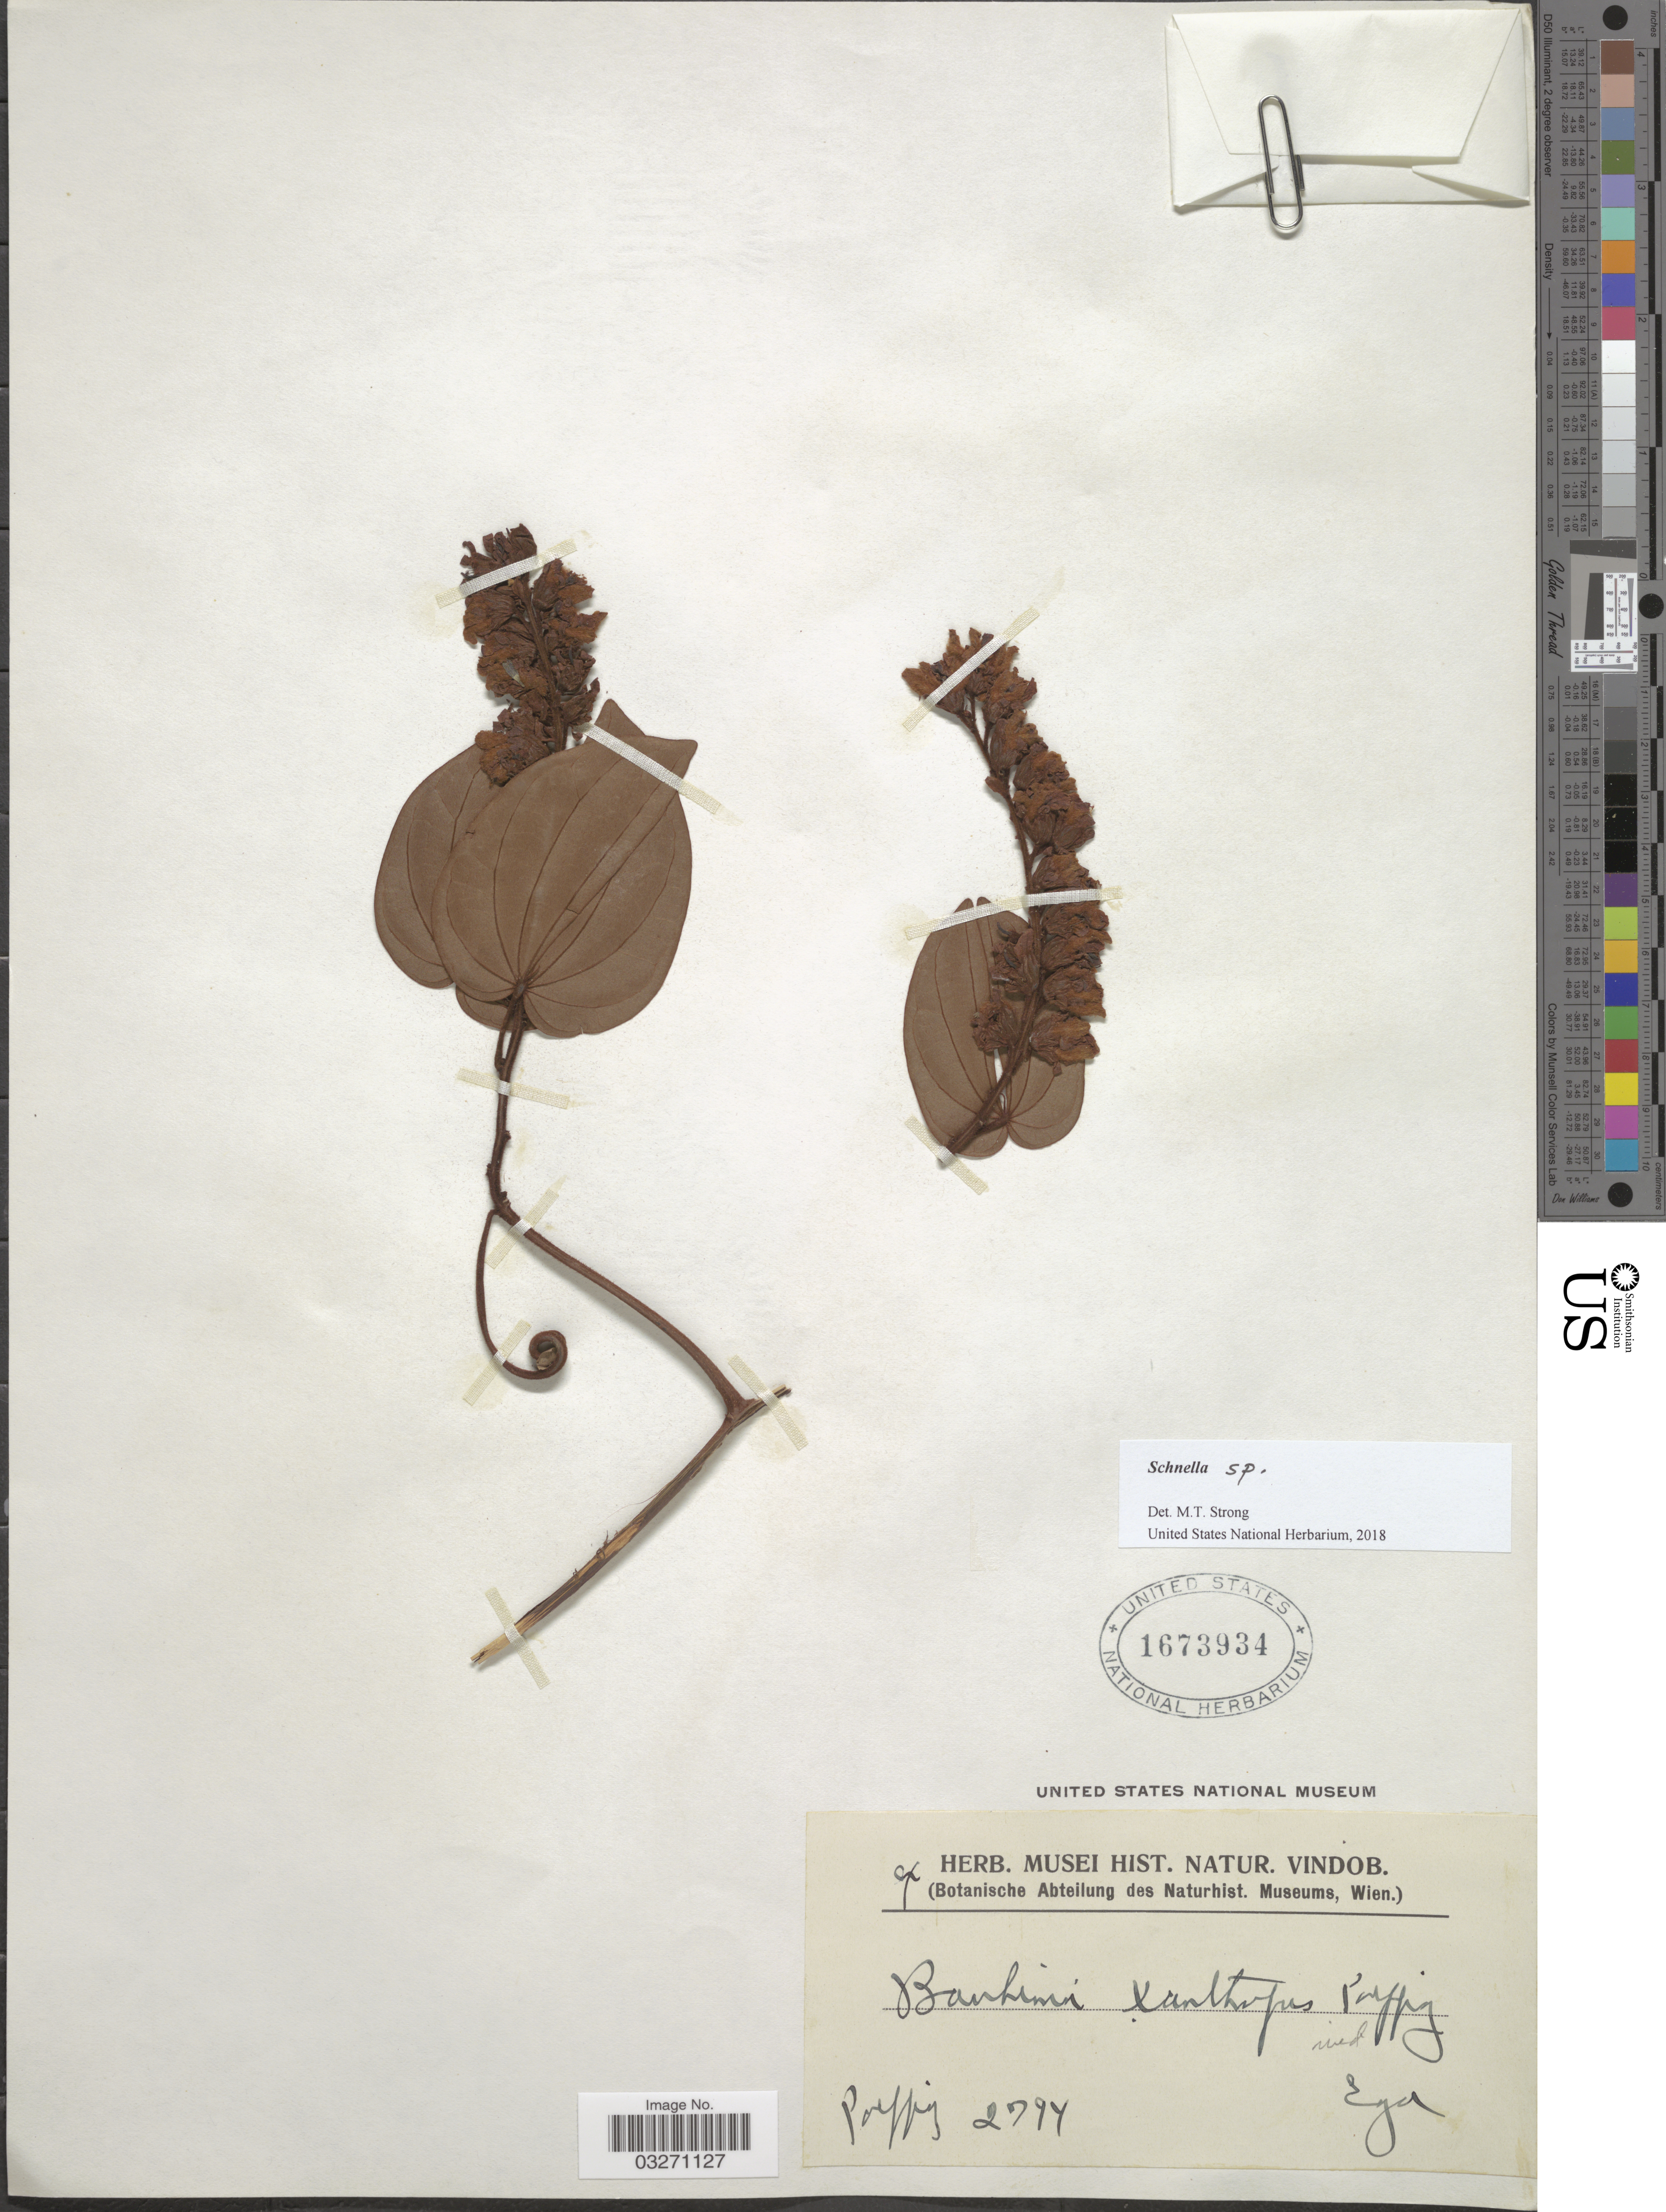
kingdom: Plantae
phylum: Tracheophyta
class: Magnoliopsida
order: Fabales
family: Fabaceae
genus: Schnella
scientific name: Schnella sp.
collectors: Poeffig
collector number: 2794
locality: Eya [interpreted].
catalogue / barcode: US 1673934